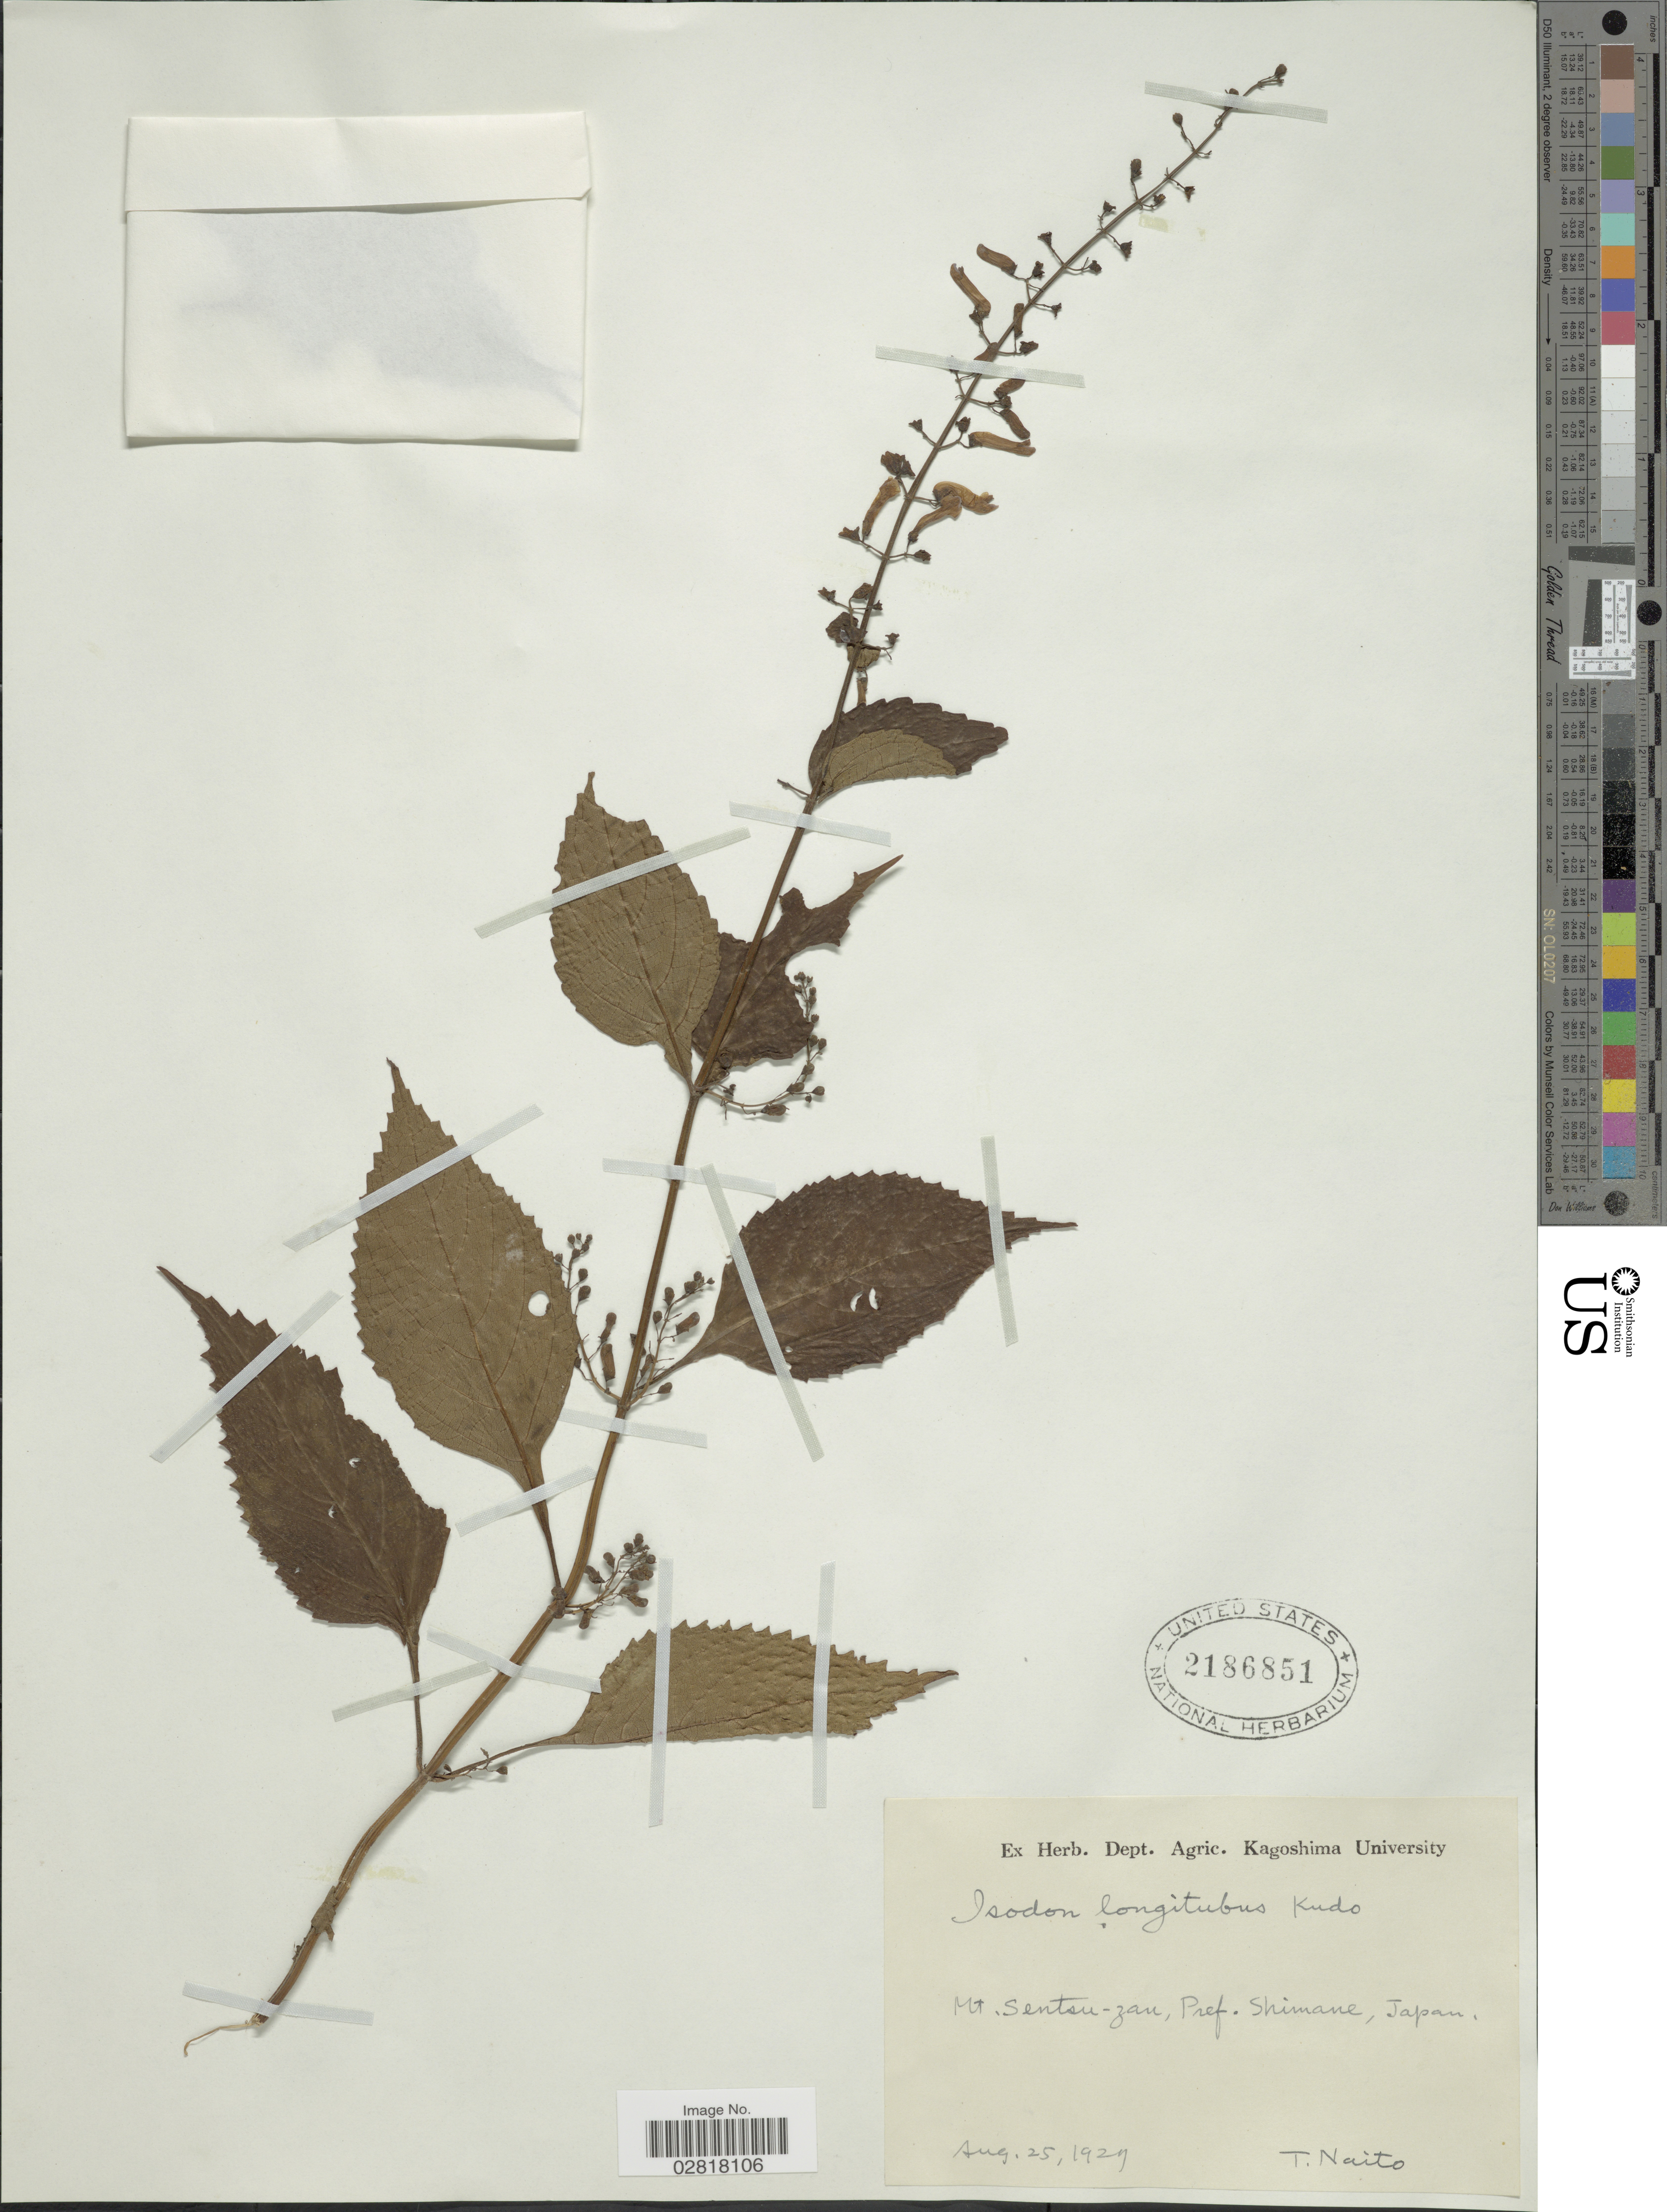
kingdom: Plantae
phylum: Tracheophyta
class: Magnoliopsida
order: Lamiales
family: Lamiaceae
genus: Plectranthus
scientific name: Plectranthus longitubus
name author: Miq.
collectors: T. Naito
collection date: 1929-08-25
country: Japan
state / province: Simane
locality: Mt. Sentsu-zan, Pref. Shimane.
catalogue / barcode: US 2186851